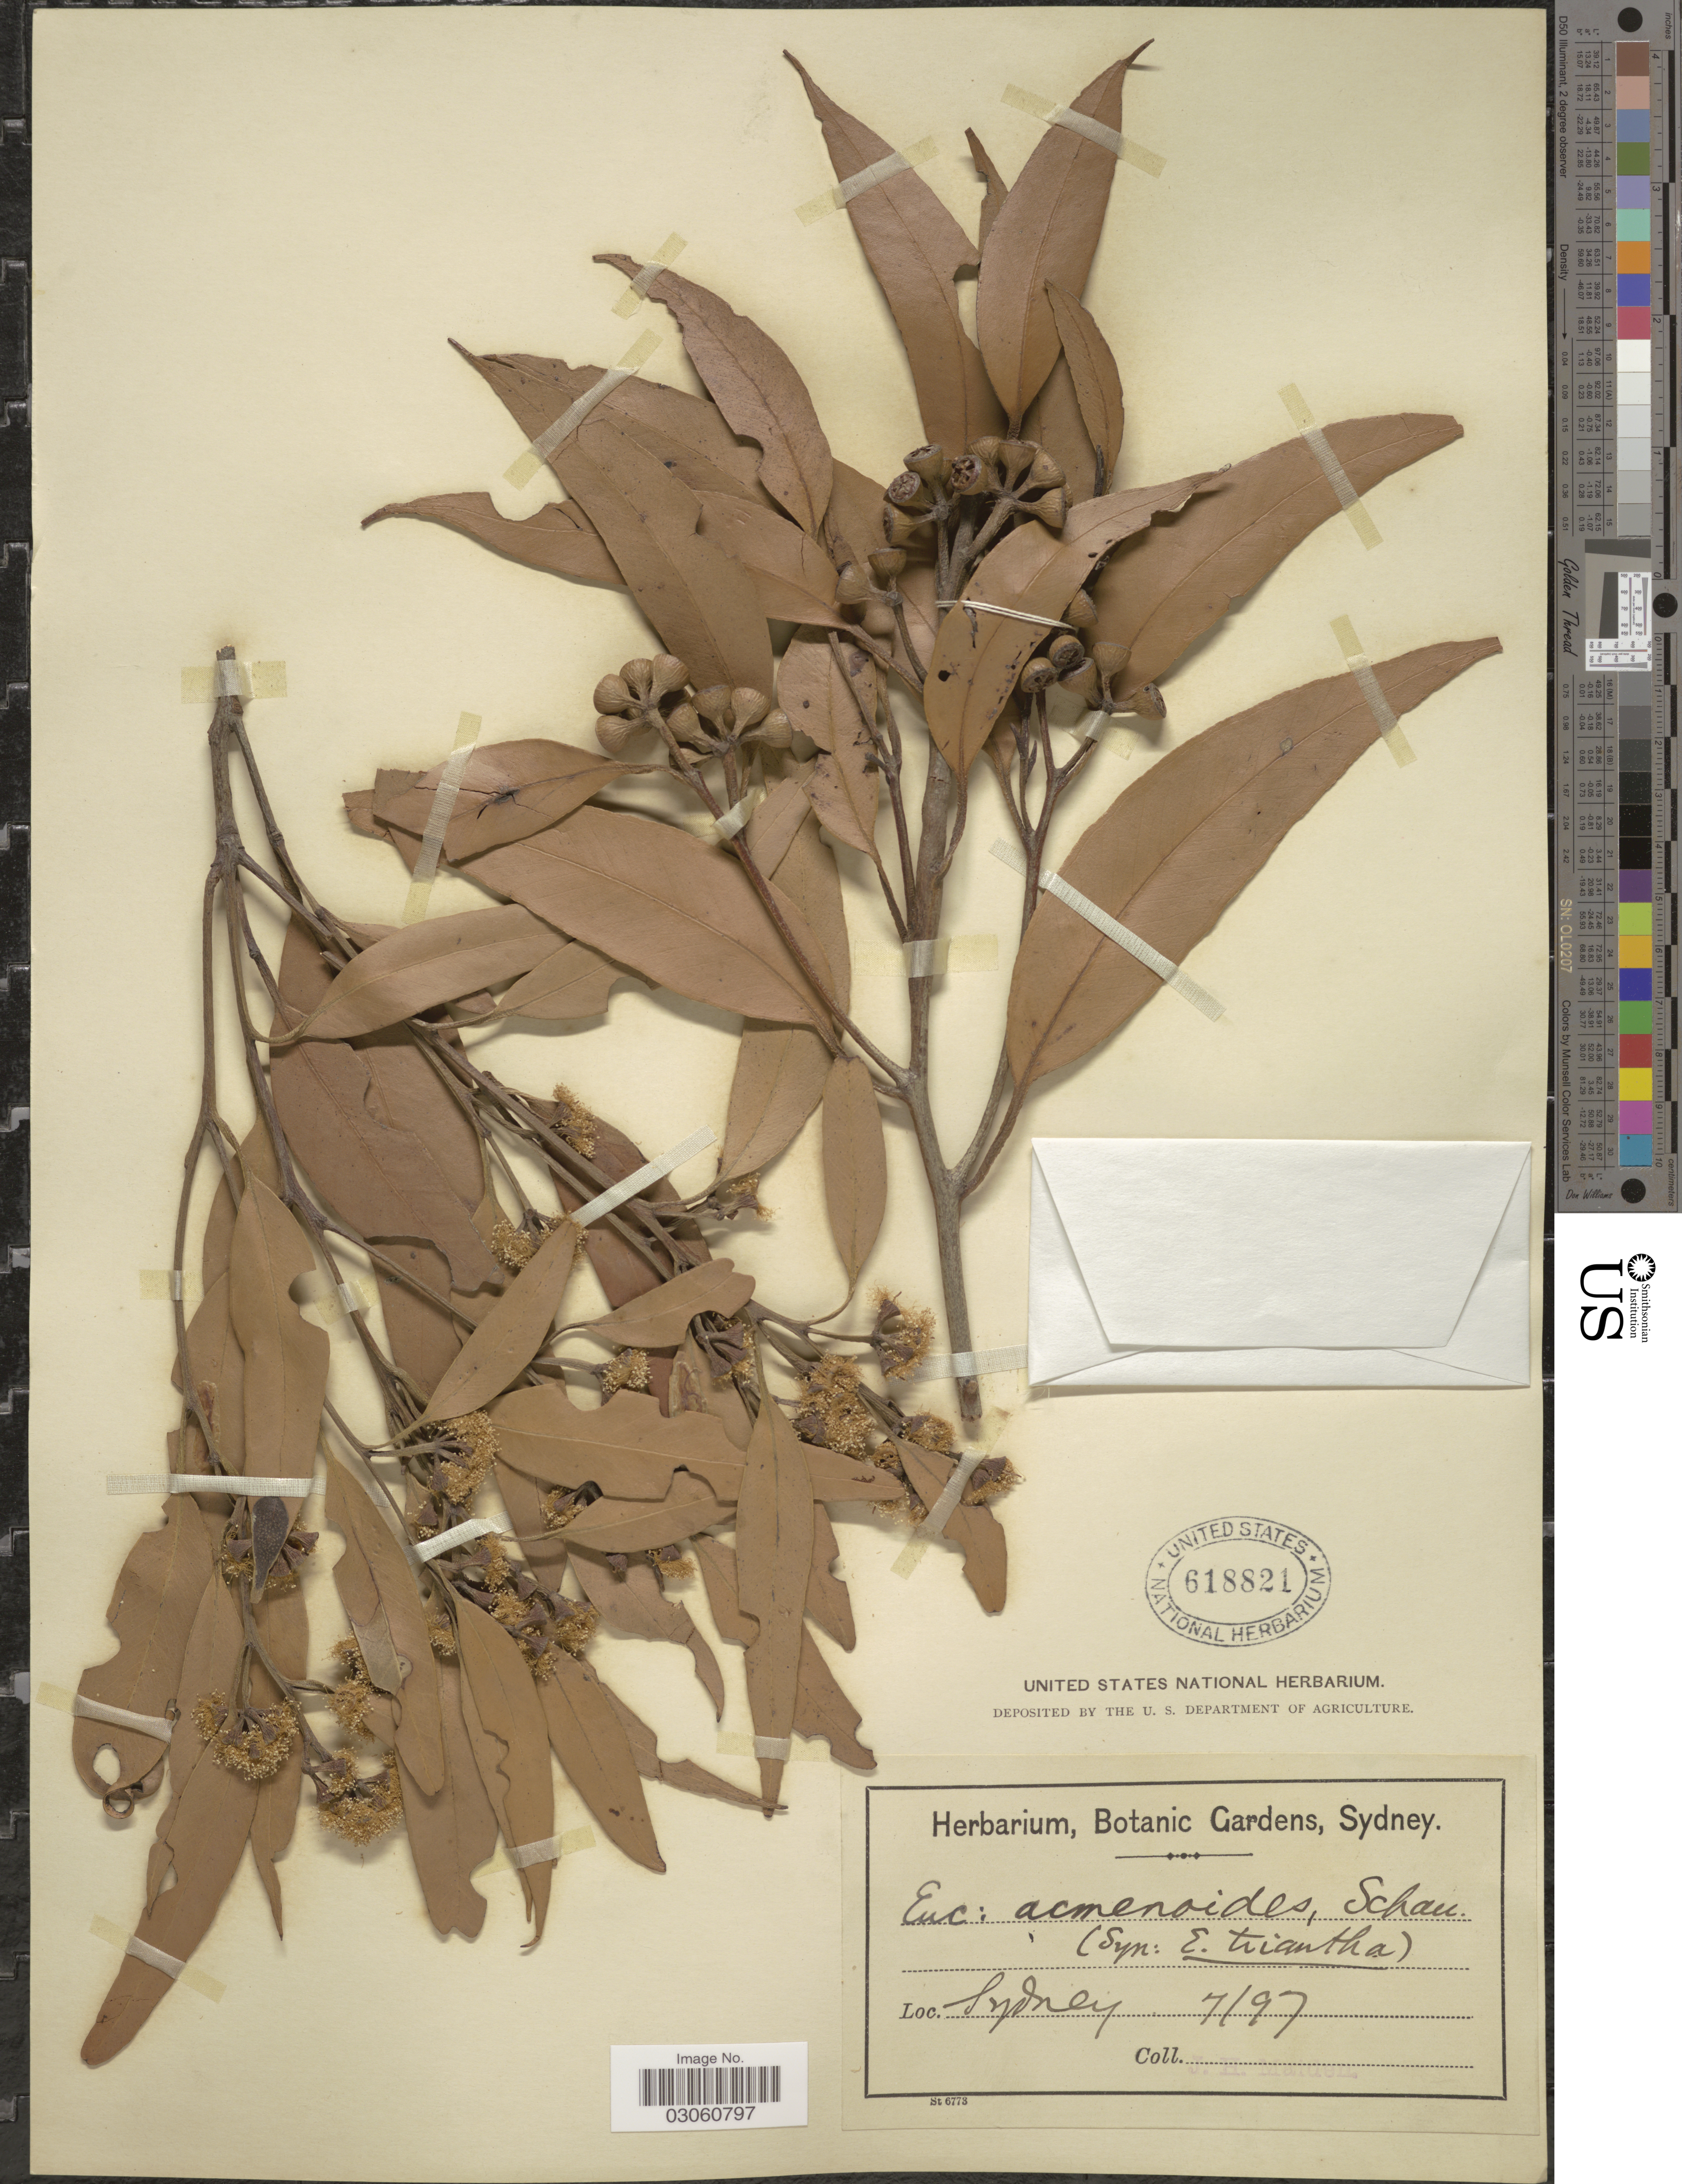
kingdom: Plantae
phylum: Tracheophyta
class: Magnoliopsida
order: Myrtales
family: Myrtaceae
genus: Eucalyptus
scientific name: Eucalyptus acmenoides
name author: S. Schauer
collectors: Herbarium, Botanic Gardens, Sydney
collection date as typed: Transcribed d/m/y: /7/97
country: Australia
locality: Sydney.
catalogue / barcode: US 618821